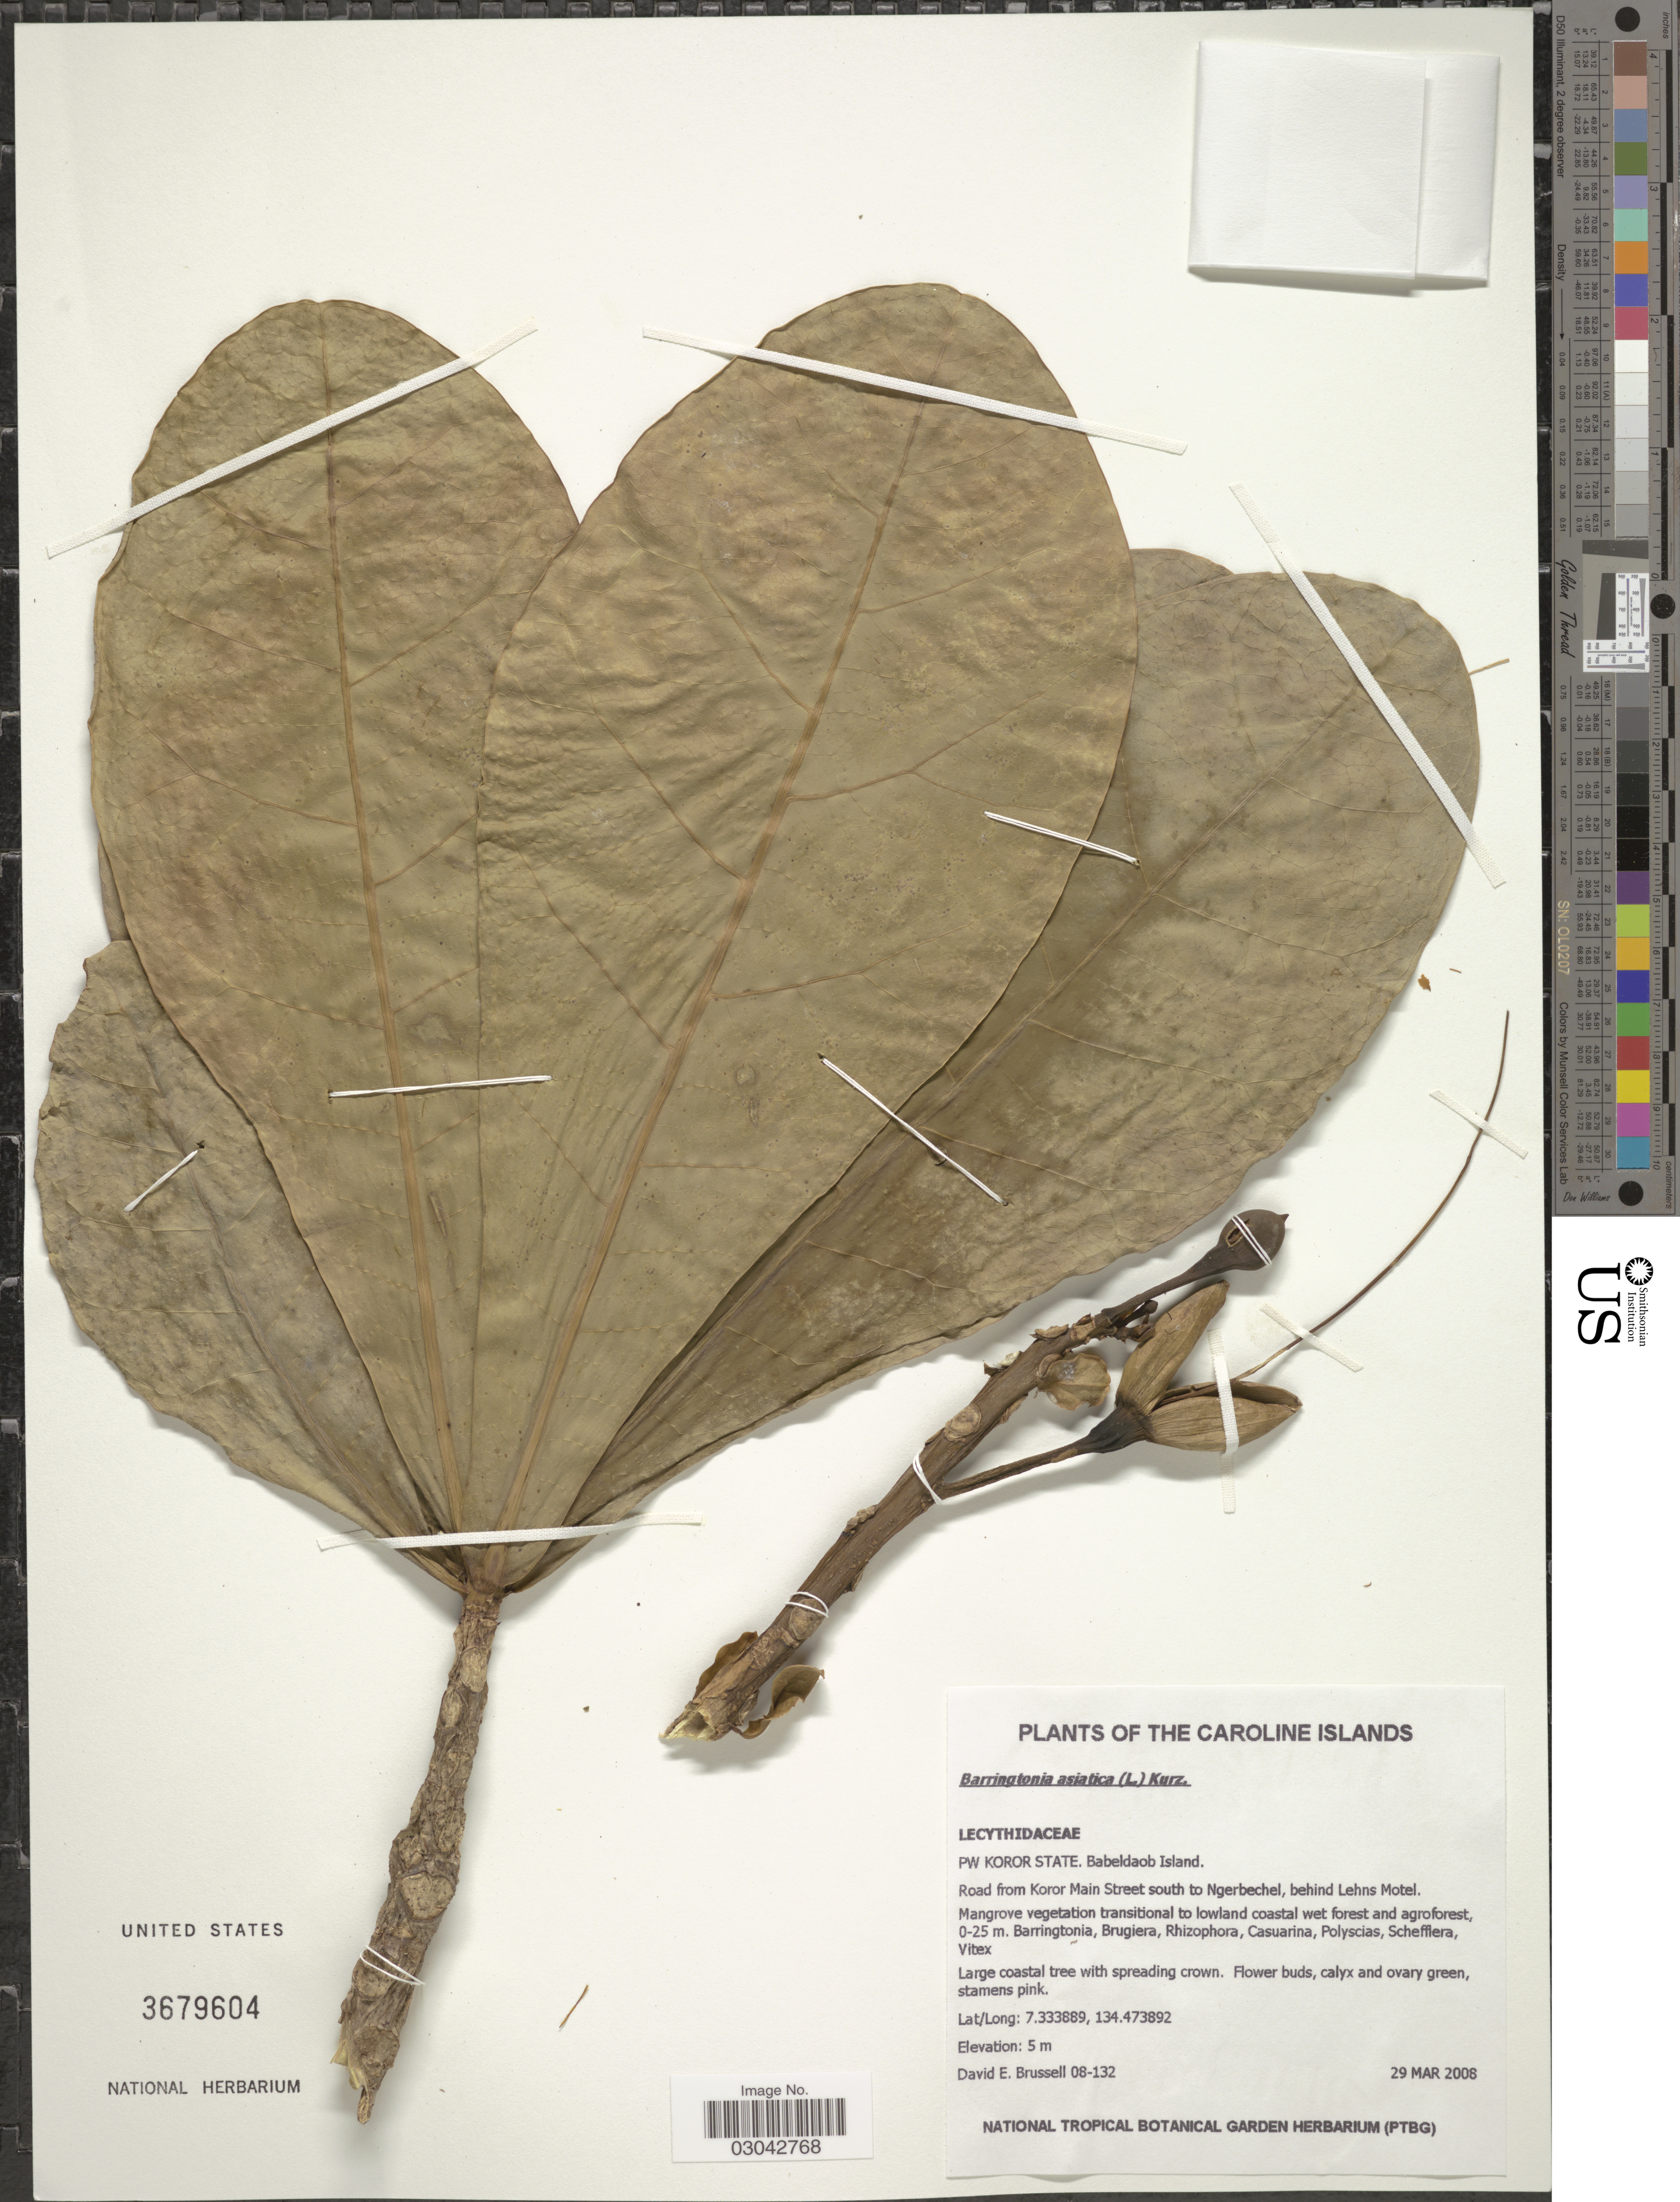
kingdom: Plantae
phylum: Tracheophyta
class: Magnoliopsida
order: Ericales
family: Lecythidaceae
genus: Barringtonia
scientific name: Barringtonia asiatica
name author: (L.) Kurz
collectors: D. Brussell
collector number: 08-132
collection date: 2008-03-29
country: Palau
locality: Caroline Islands. PW Koror State. Babeldaob Island. Road from Koror Main Street south to Ngerbechel, behind Lehns Motel.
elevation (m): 5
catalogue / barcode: US 3679604